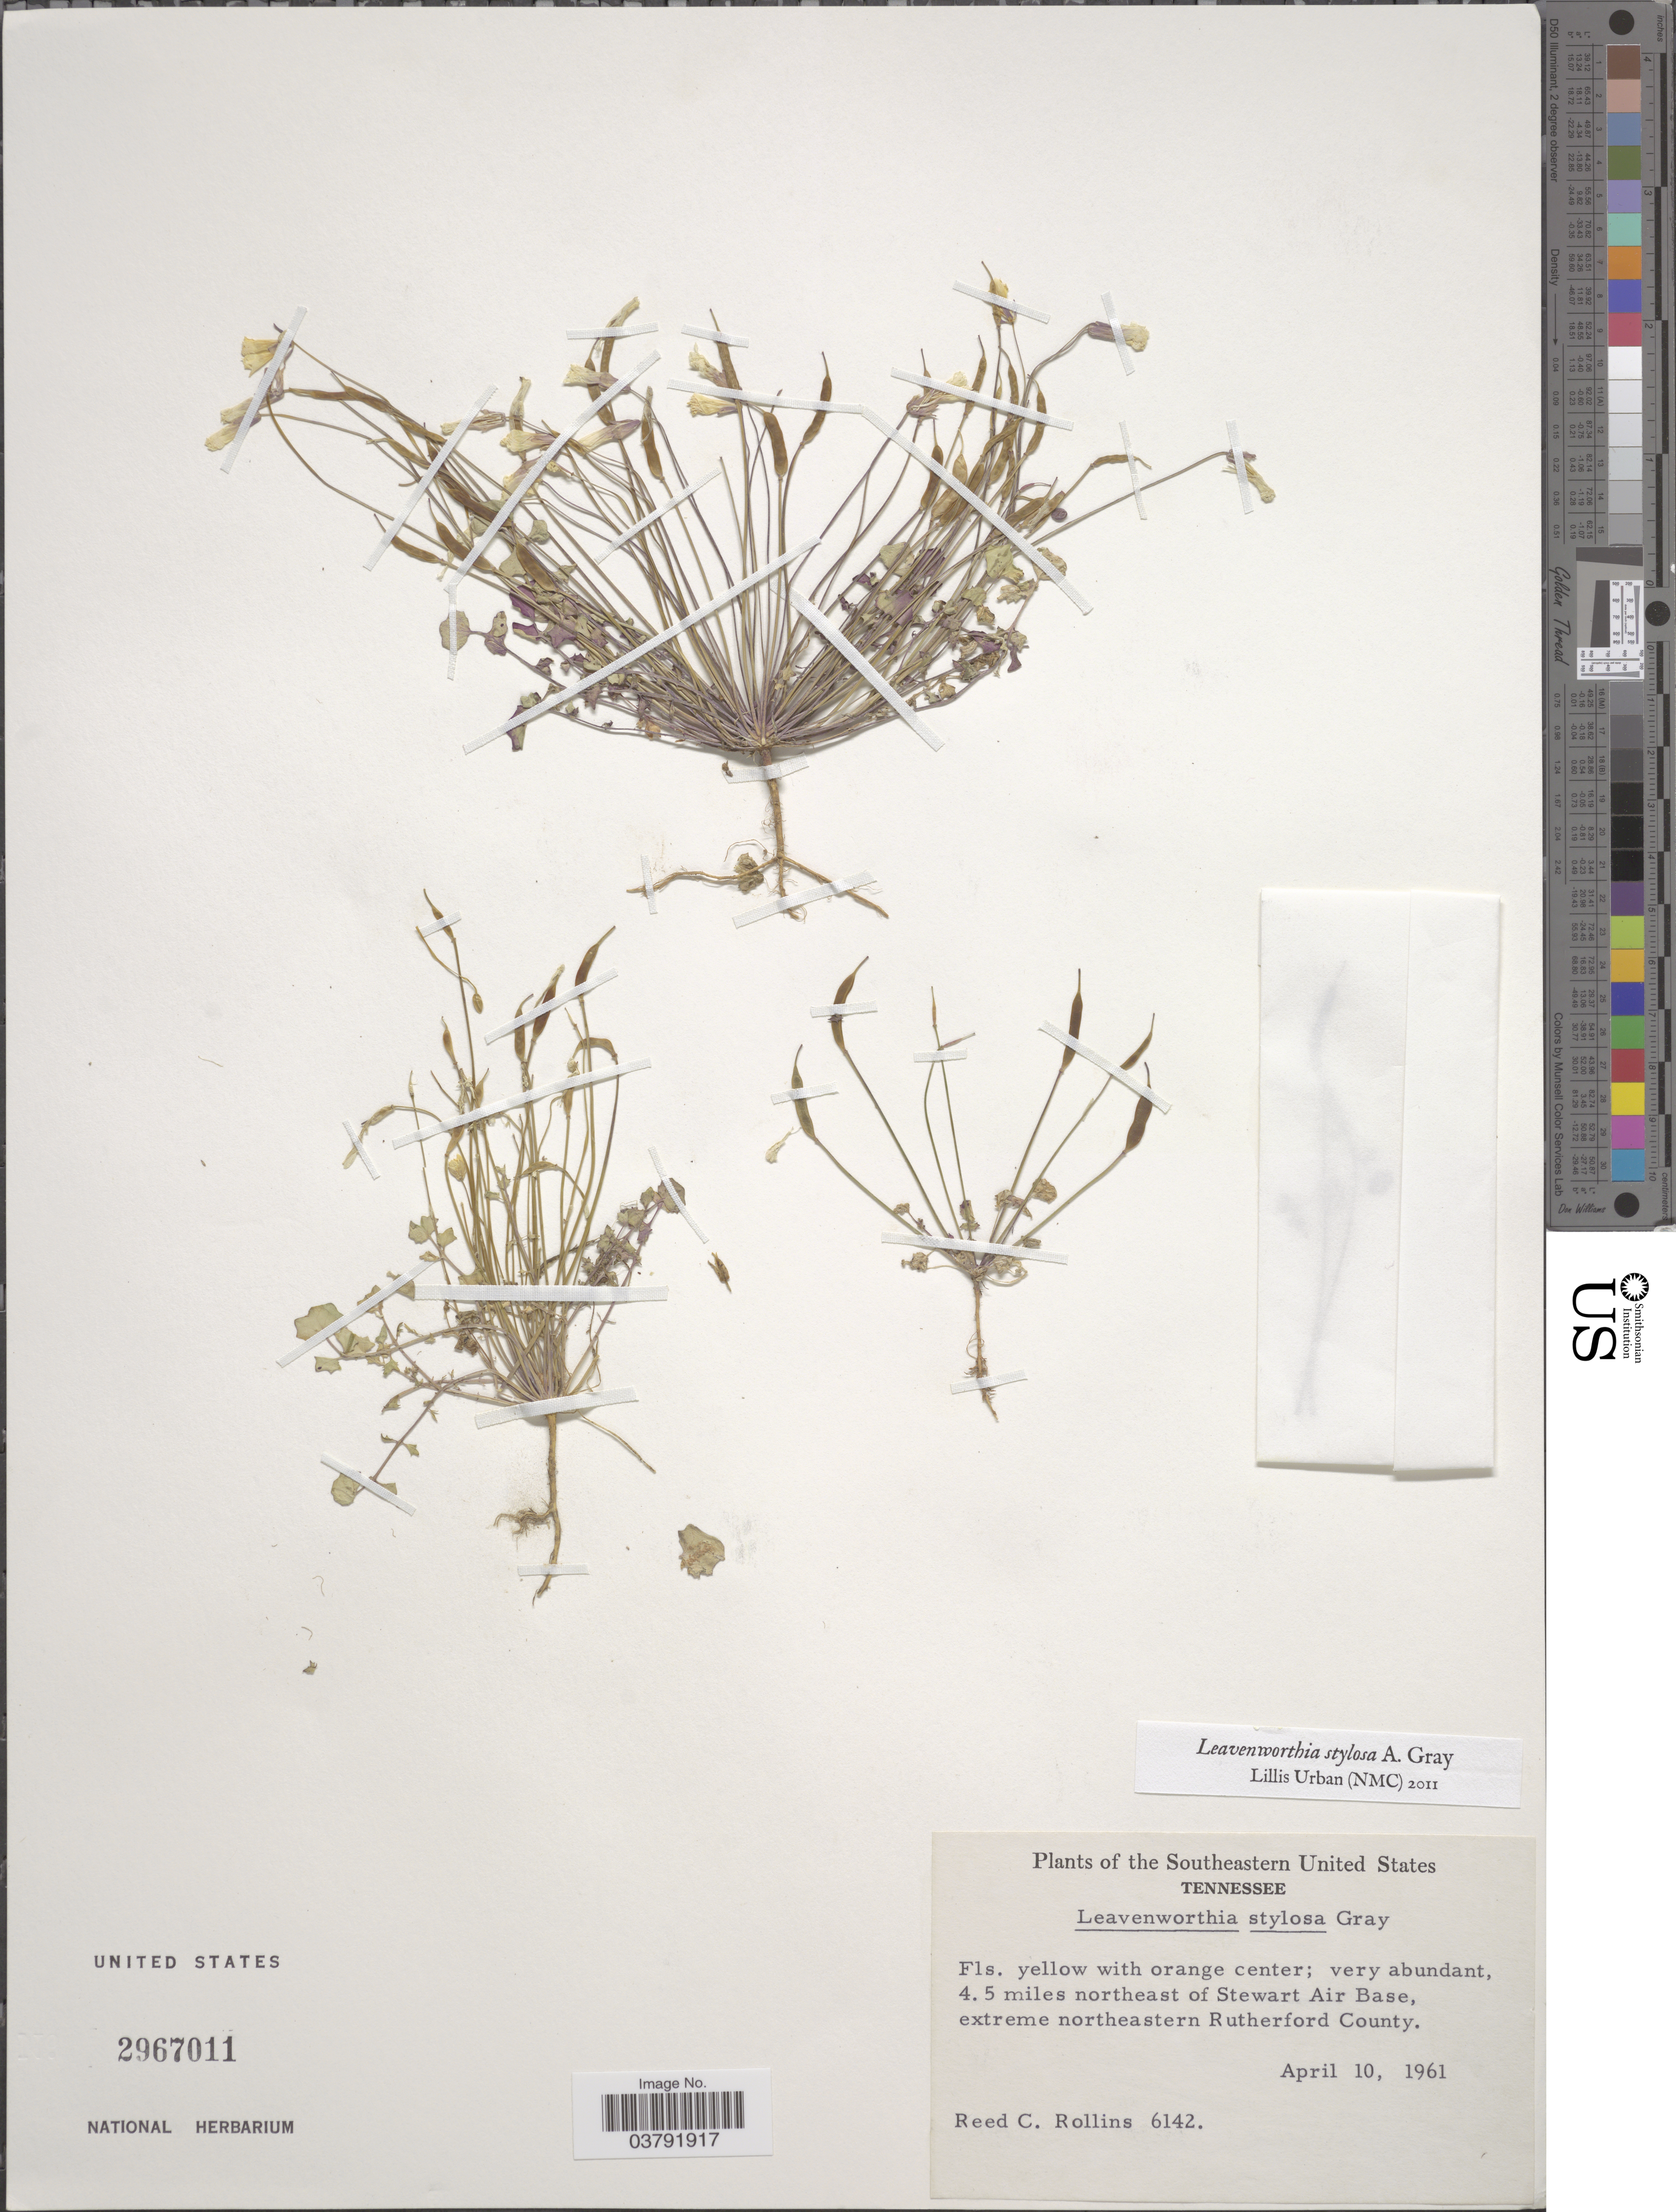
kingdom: Plantae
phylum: Tracheophyta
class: Magnoliopsida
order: Brassicales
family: Brassicaceae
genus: Leavenworthia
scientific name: Leavenworthia stylosa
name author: A. Gray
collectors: R. C. Rollins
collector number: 6142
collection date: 1961-04-10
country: United States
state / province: Tennessee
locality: Southeastern United States. 4.5 miles northeast of Stewart Air Base, extreme northeastern Rutherford County.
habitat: very abundant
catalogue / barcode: US 2967011